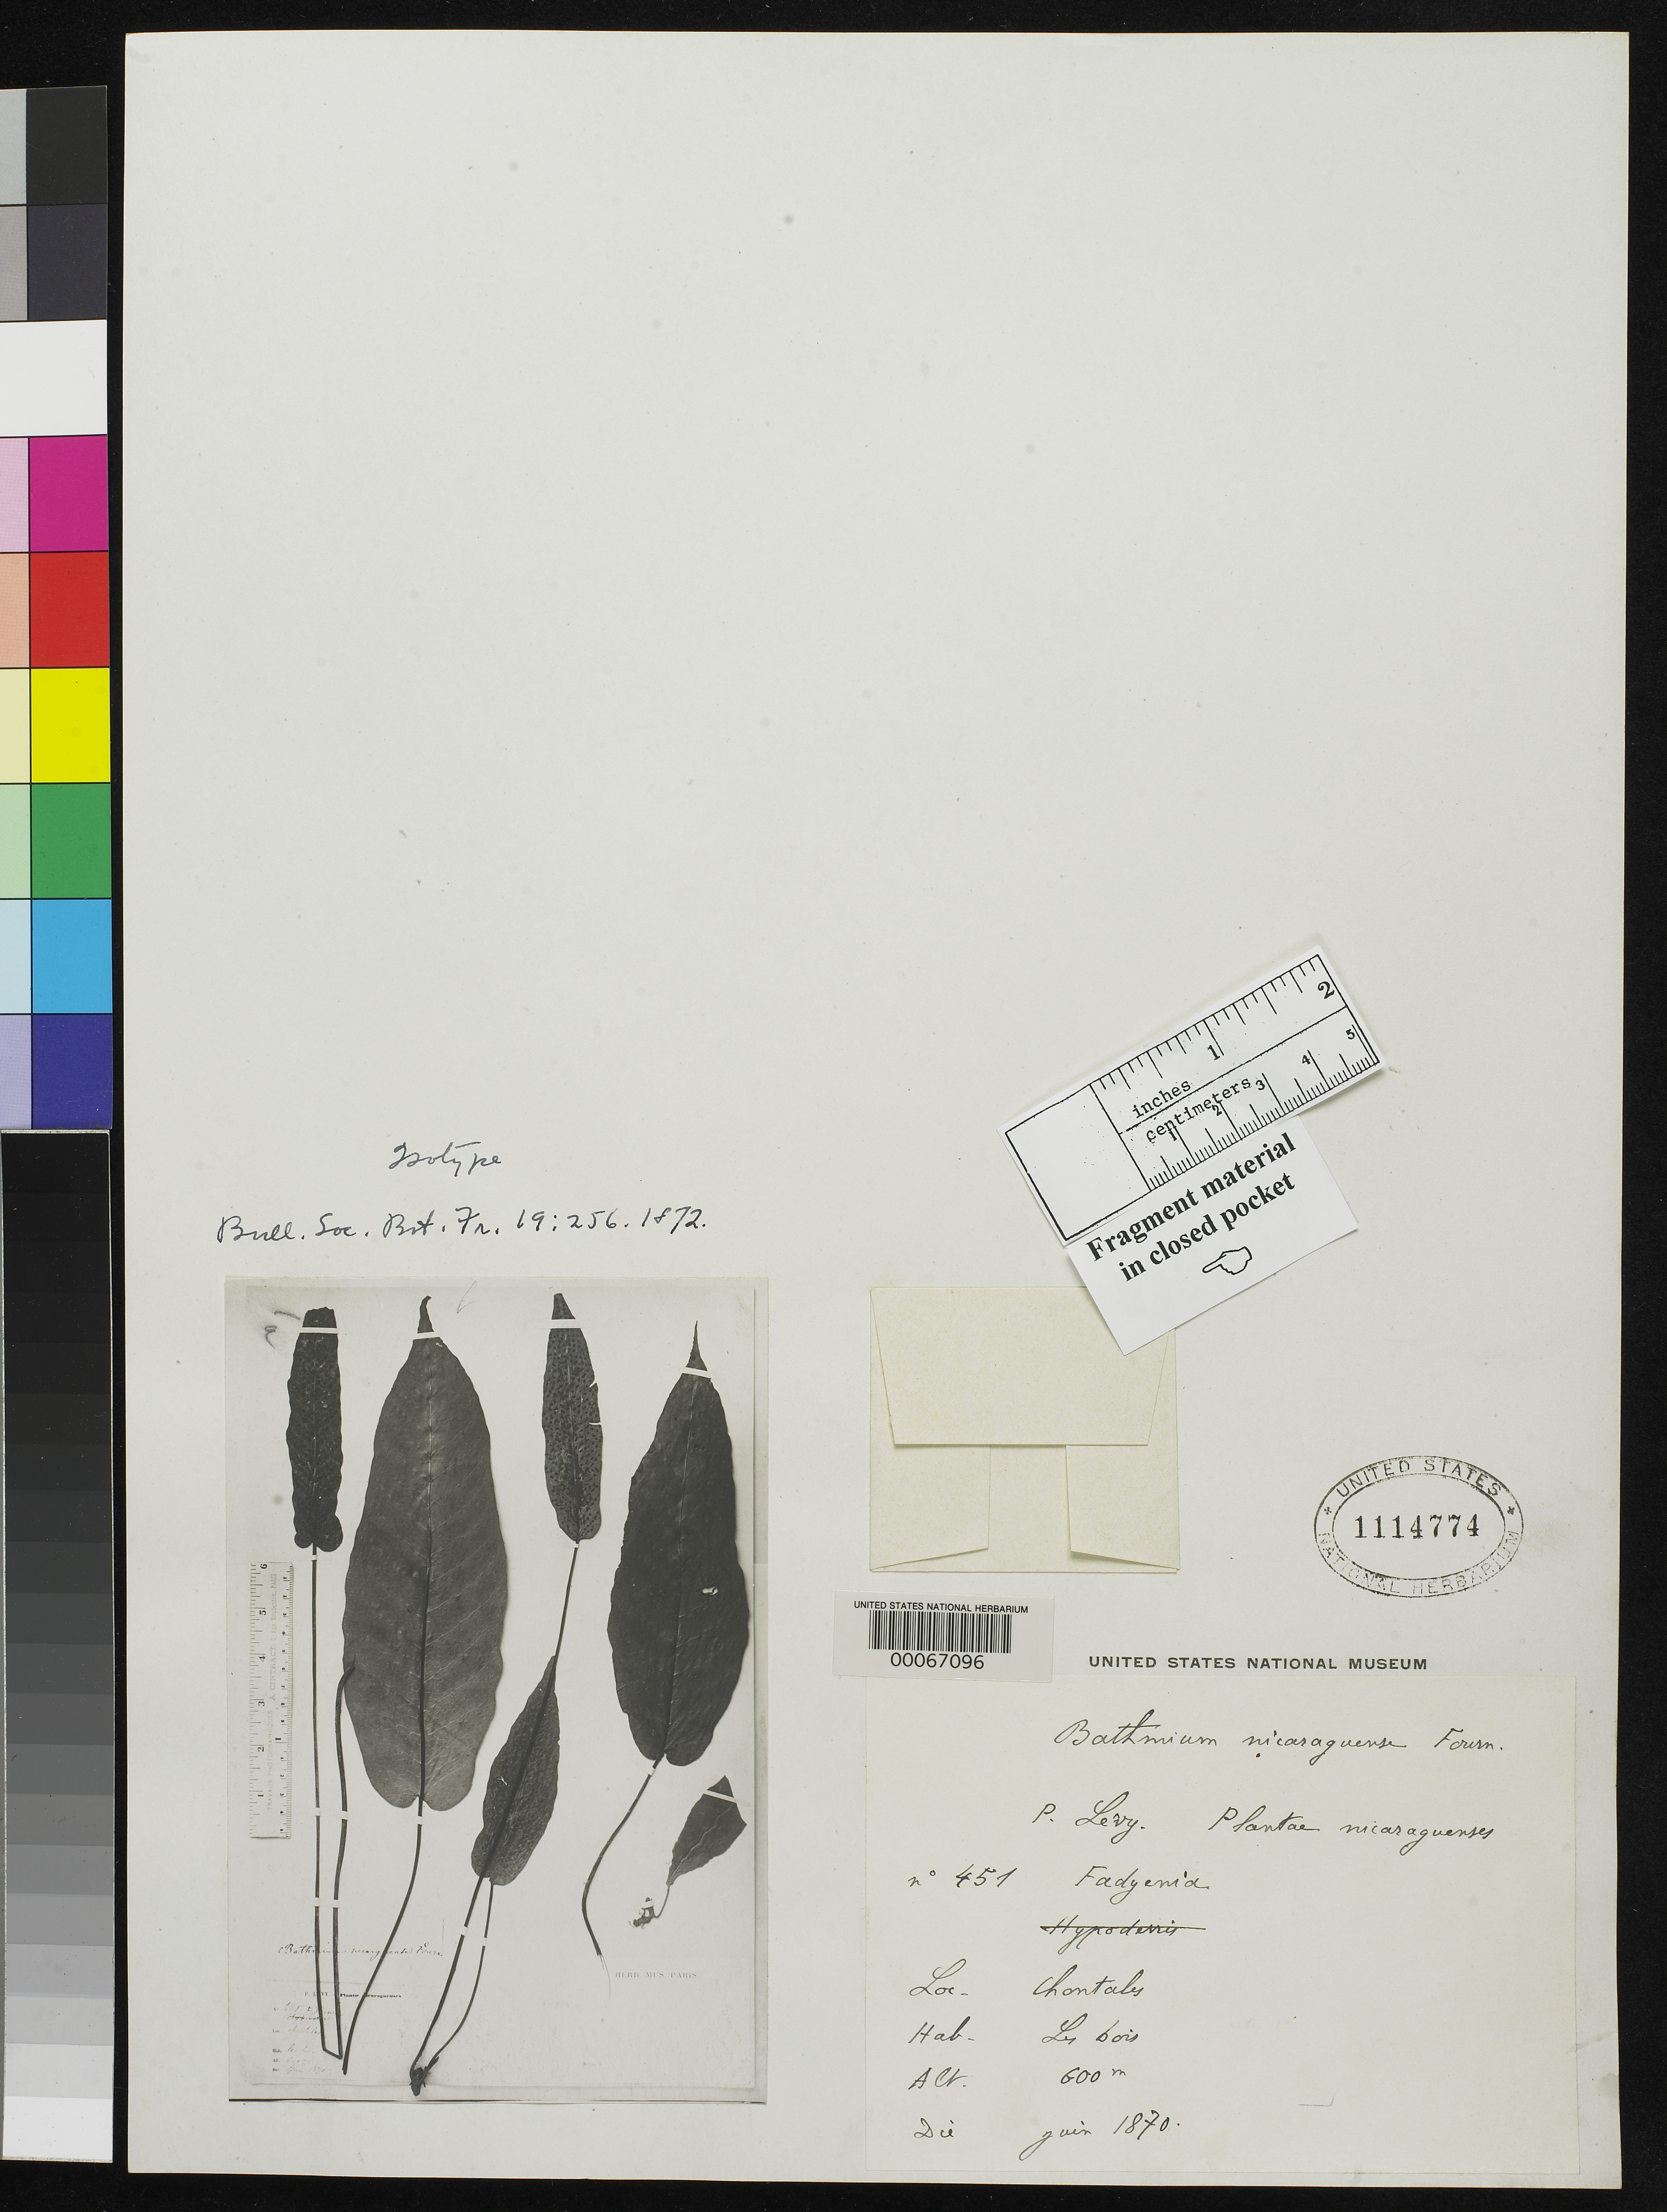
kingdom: Plantae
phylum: Tracheophyta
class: Polypodiopsida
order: Polypodiales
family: Tectariaceae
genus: Bathmium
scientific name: Bathmium nicaraguense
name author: E. Fourn.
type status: Type Fragment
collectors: P. Levy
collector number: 451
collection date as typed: Jun 1870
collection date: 1870-06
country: Nicaragua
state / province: Chontales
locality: Los Chontales.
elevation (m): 600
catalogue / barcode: US 1114774